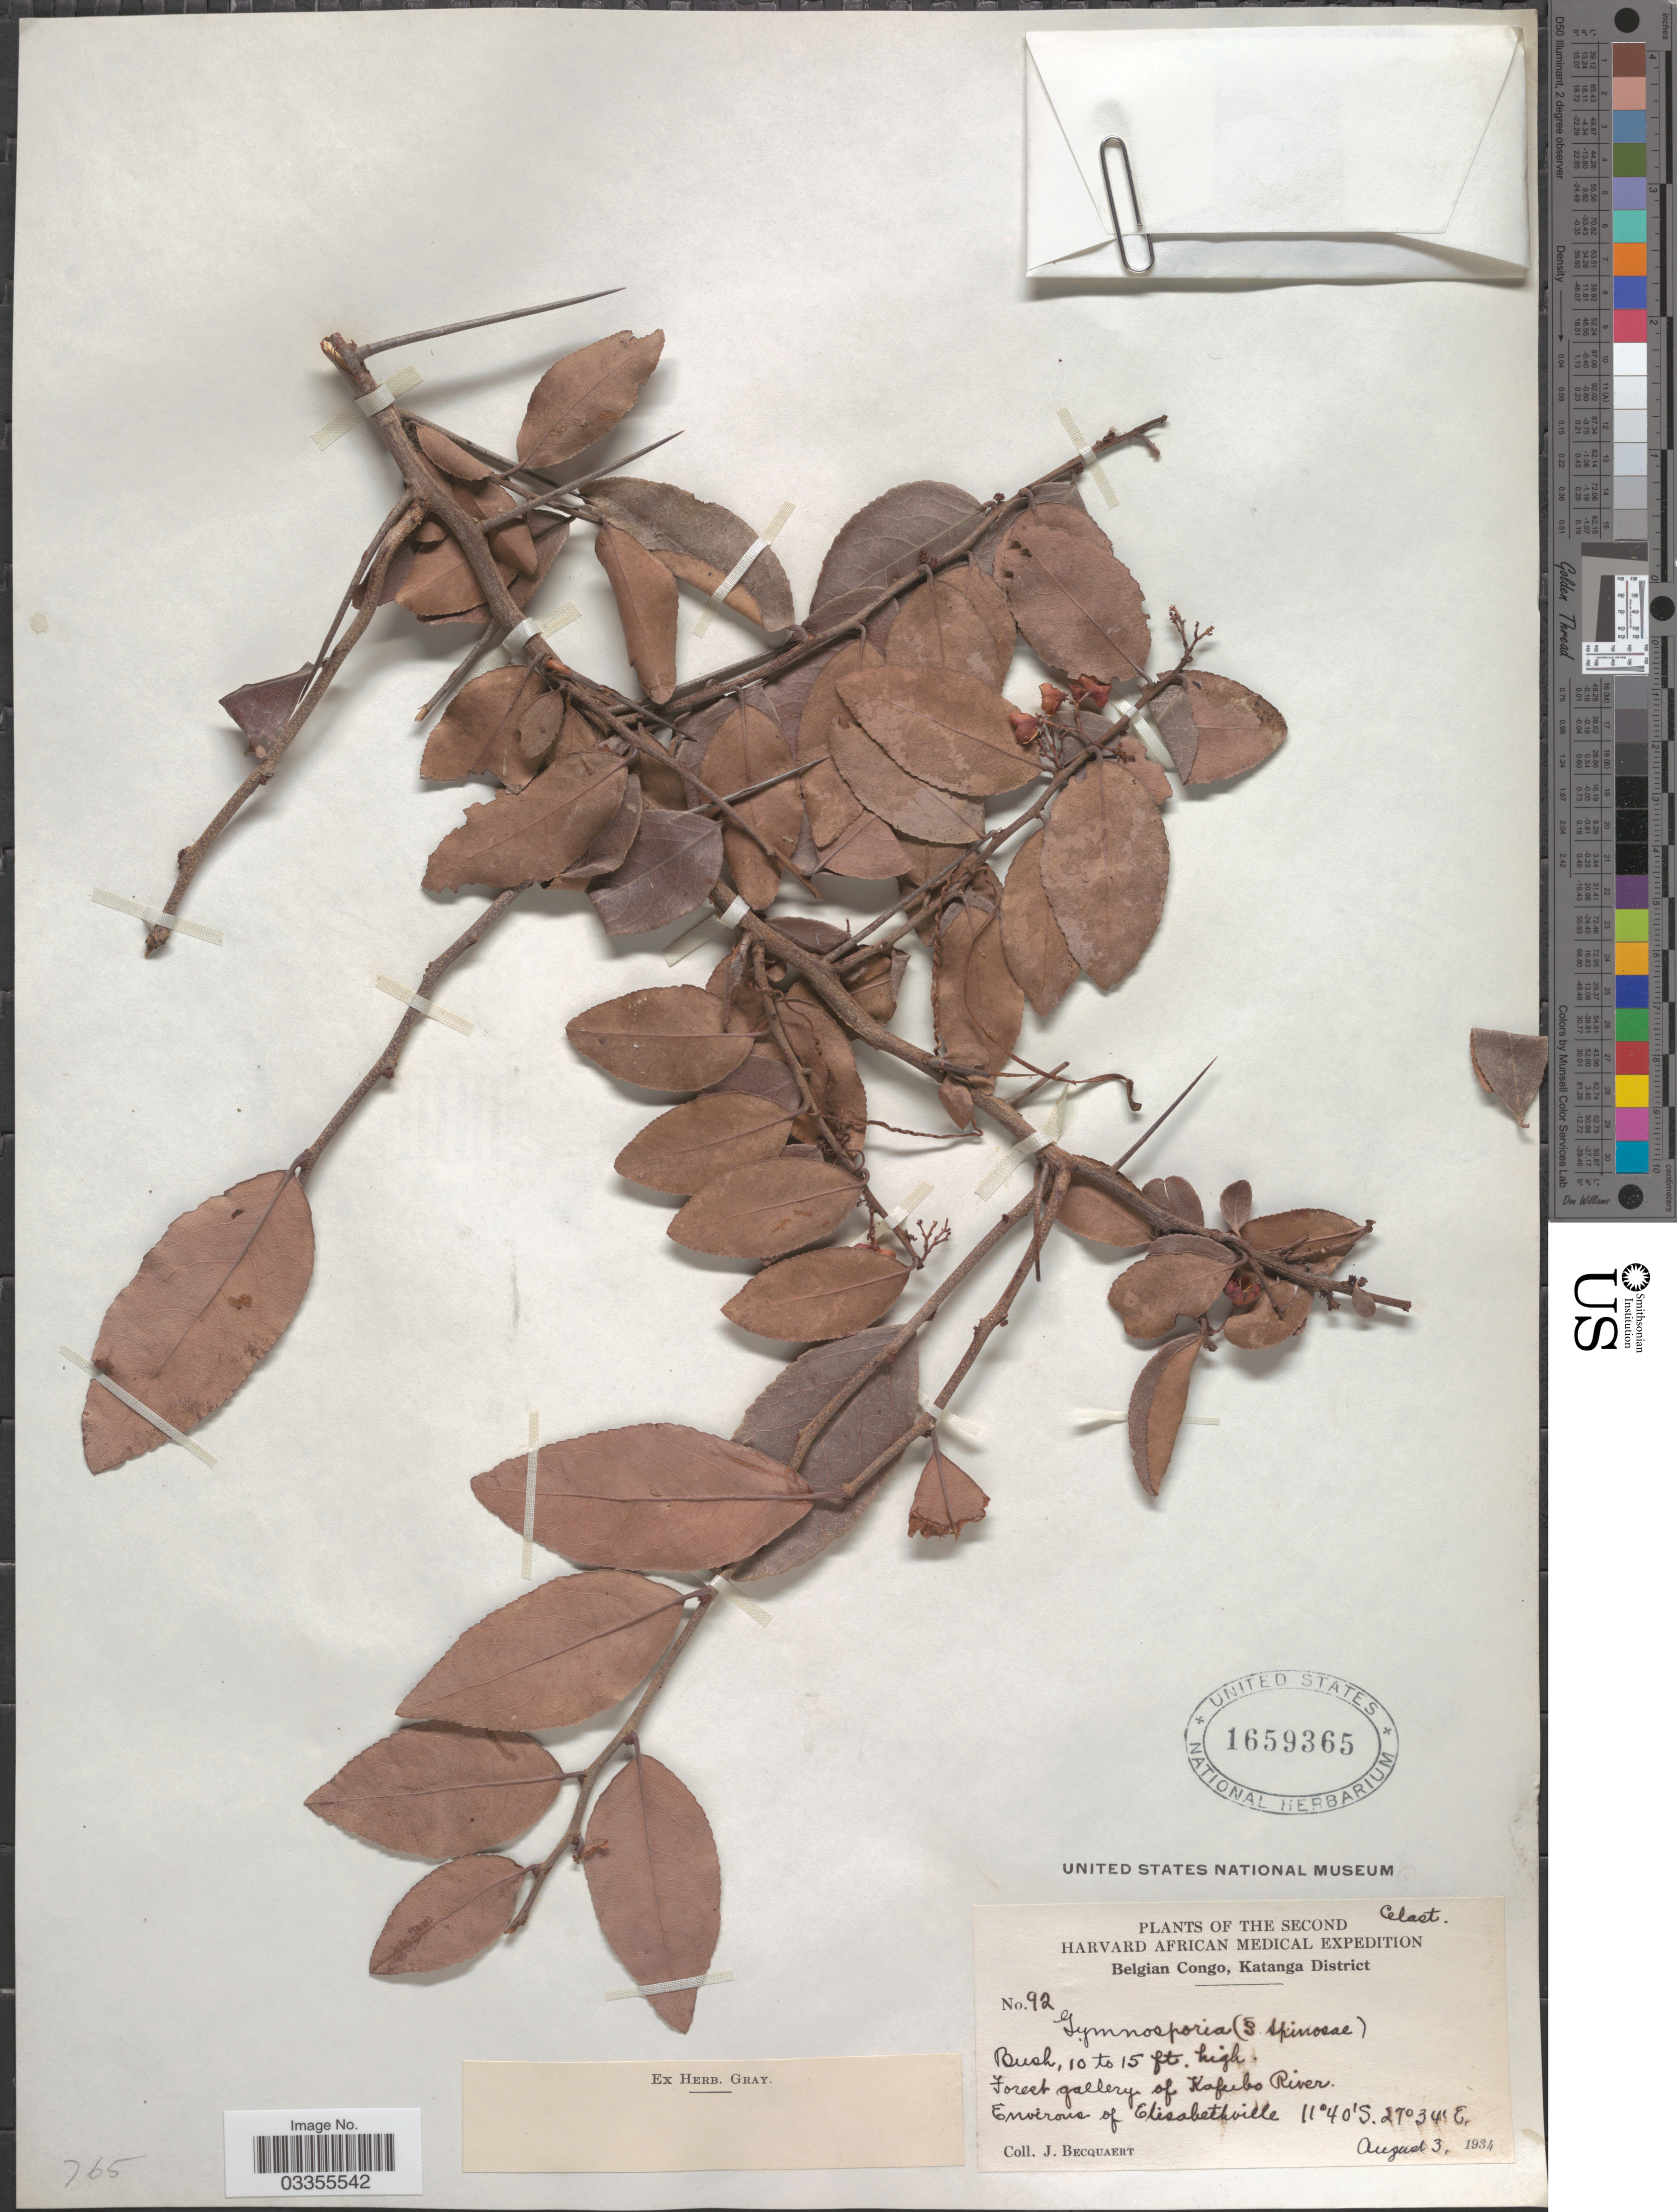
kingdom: Plantae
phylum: Tracheophyta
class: Magnoliopsida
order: Celastrales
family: Celastraceae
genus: Gymnosporia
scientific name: Gymnosporia sp.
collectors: J. Becquaert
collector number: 92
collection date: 1934-08-03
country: Congo, Democratic Republic of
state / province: Haut-Katanga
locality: Belgian Congo, Katanga District. Forest gallery of Kafubo River. Environs of Elisabethville.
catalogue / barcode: US 1659365